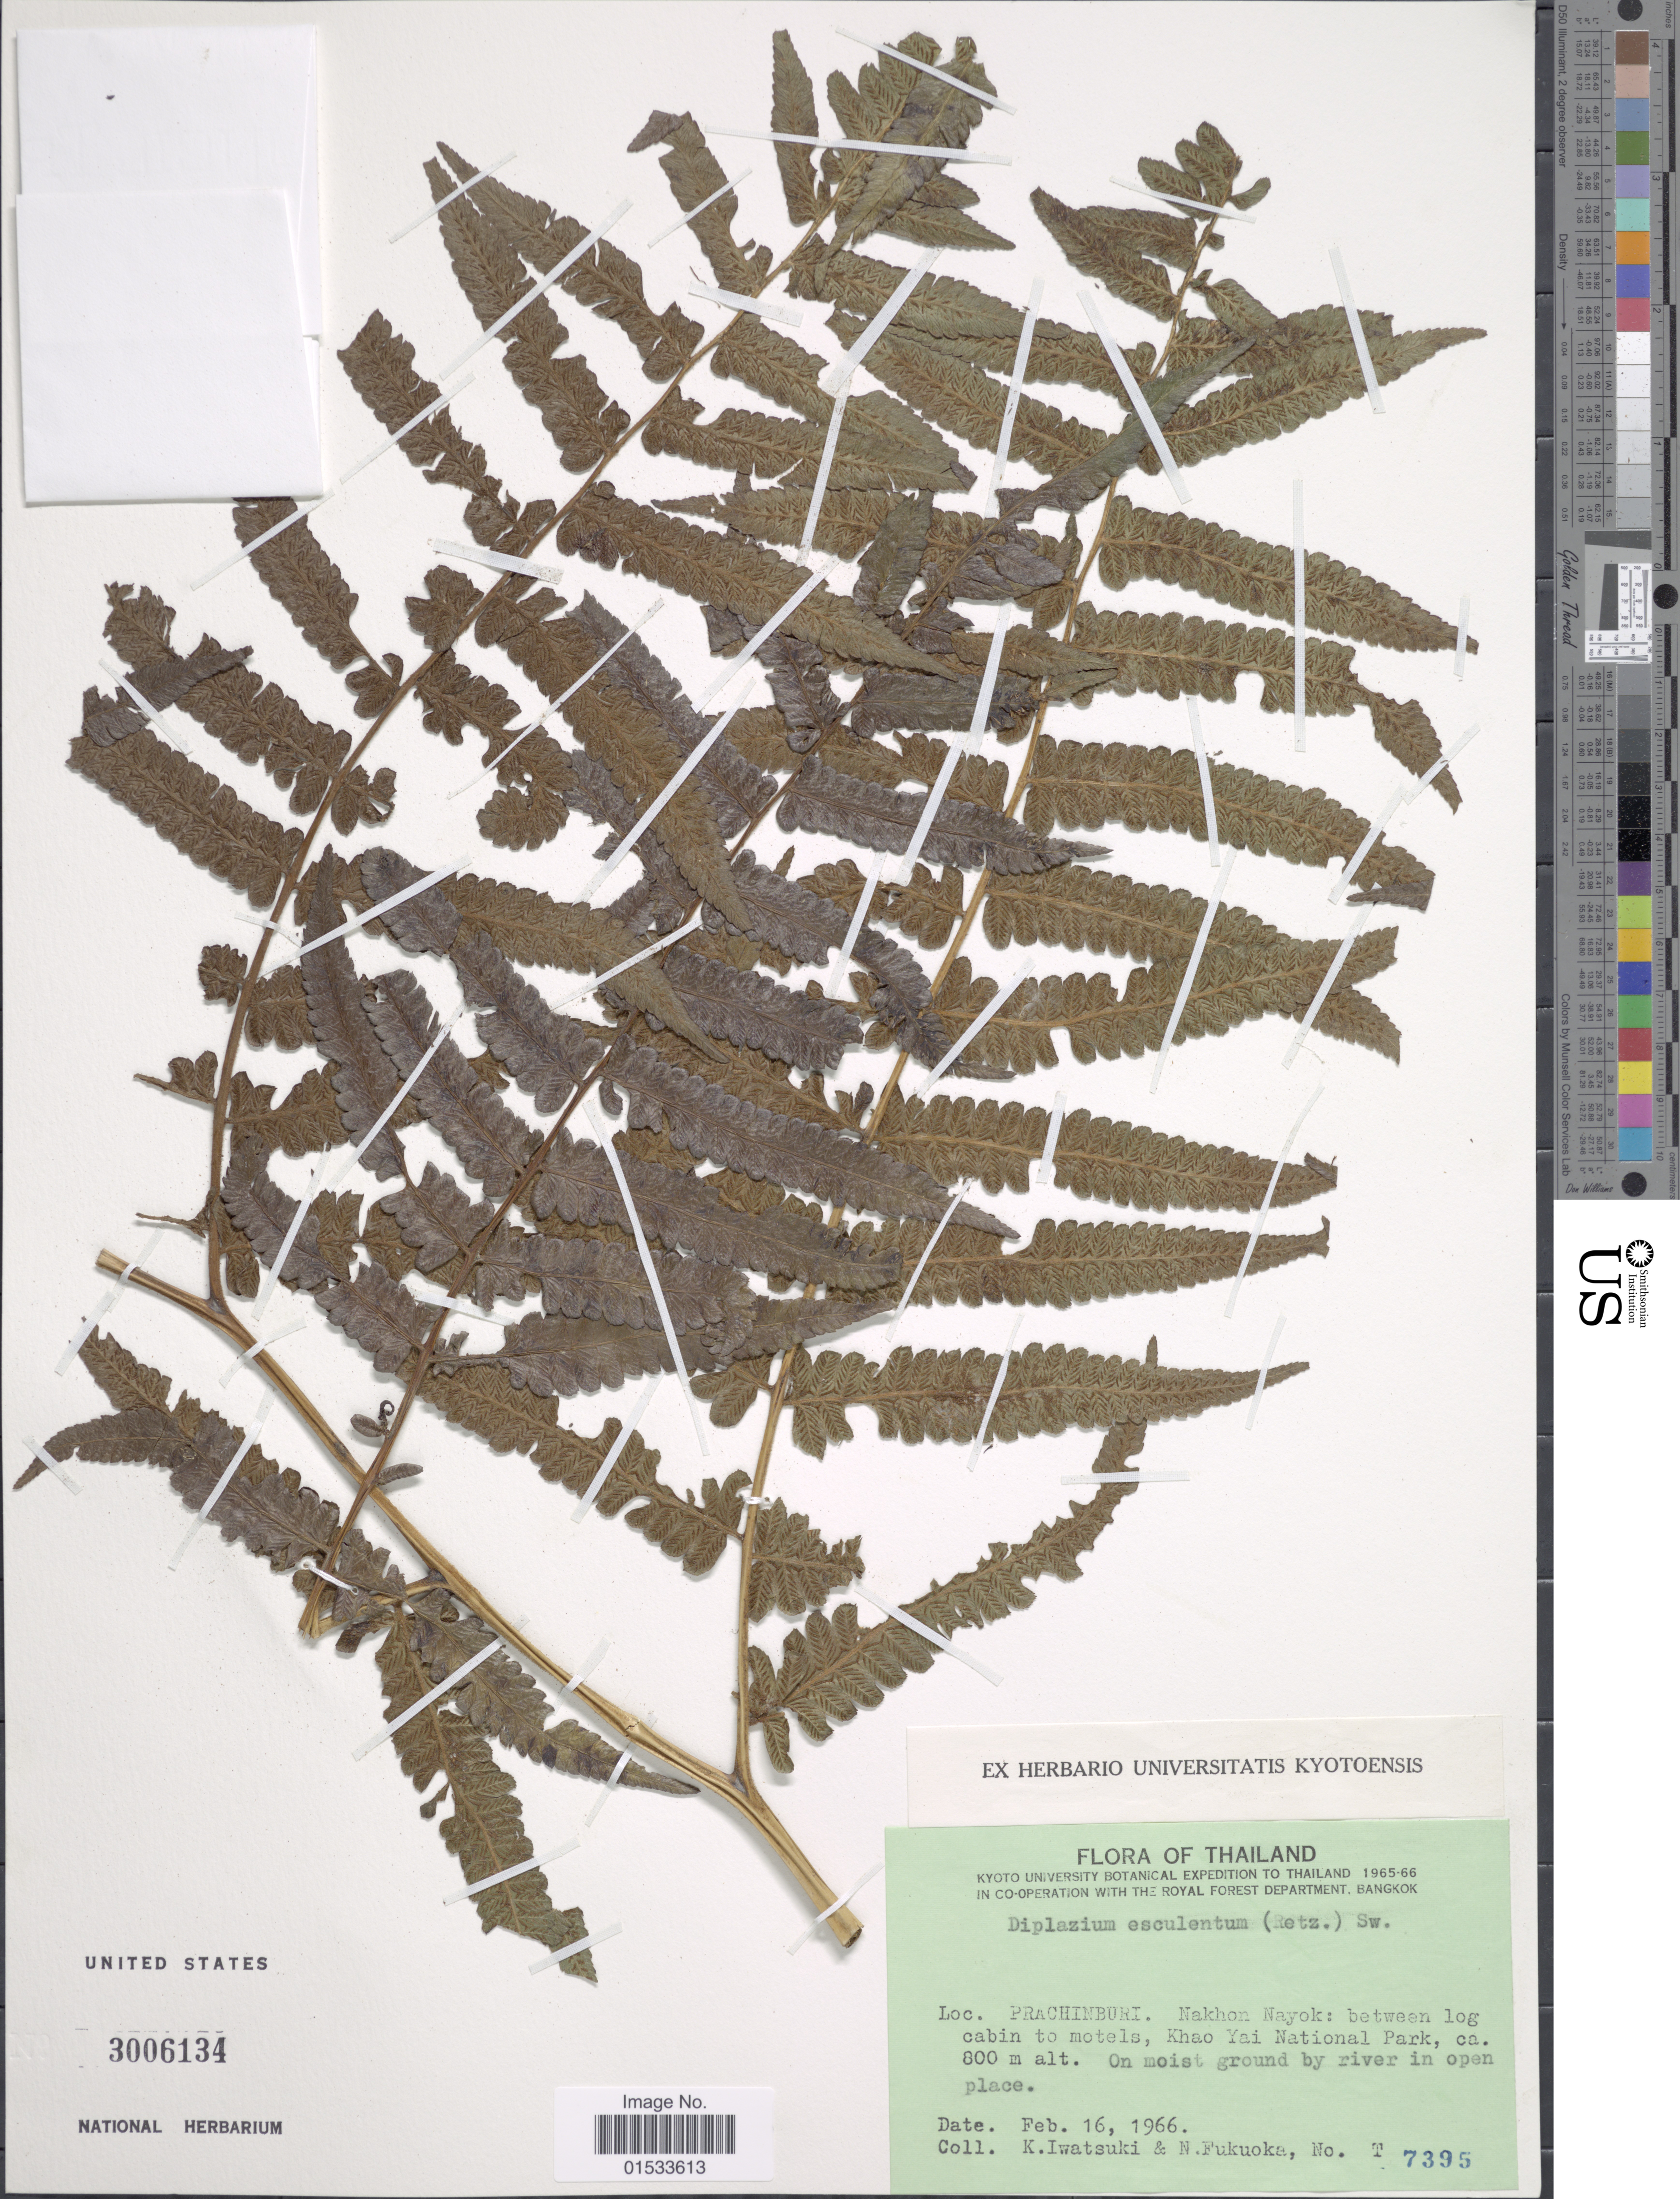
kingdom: Plantae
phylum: Tracheophyta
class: Polypodiopsida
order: Polypodiales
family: Athyriaceae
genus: Diplazium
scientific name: Diplazium esculentum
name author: (Retz.) Sw.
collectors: K. Iwatsuki & N. Fukuoka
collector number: T 7395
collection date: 1966-02-16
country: Thailand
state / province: Prachin Buri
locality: Nakhon Nayok: between long cabin to motels, Khao Yai National Park,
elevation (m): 800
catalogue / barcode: US 3006134